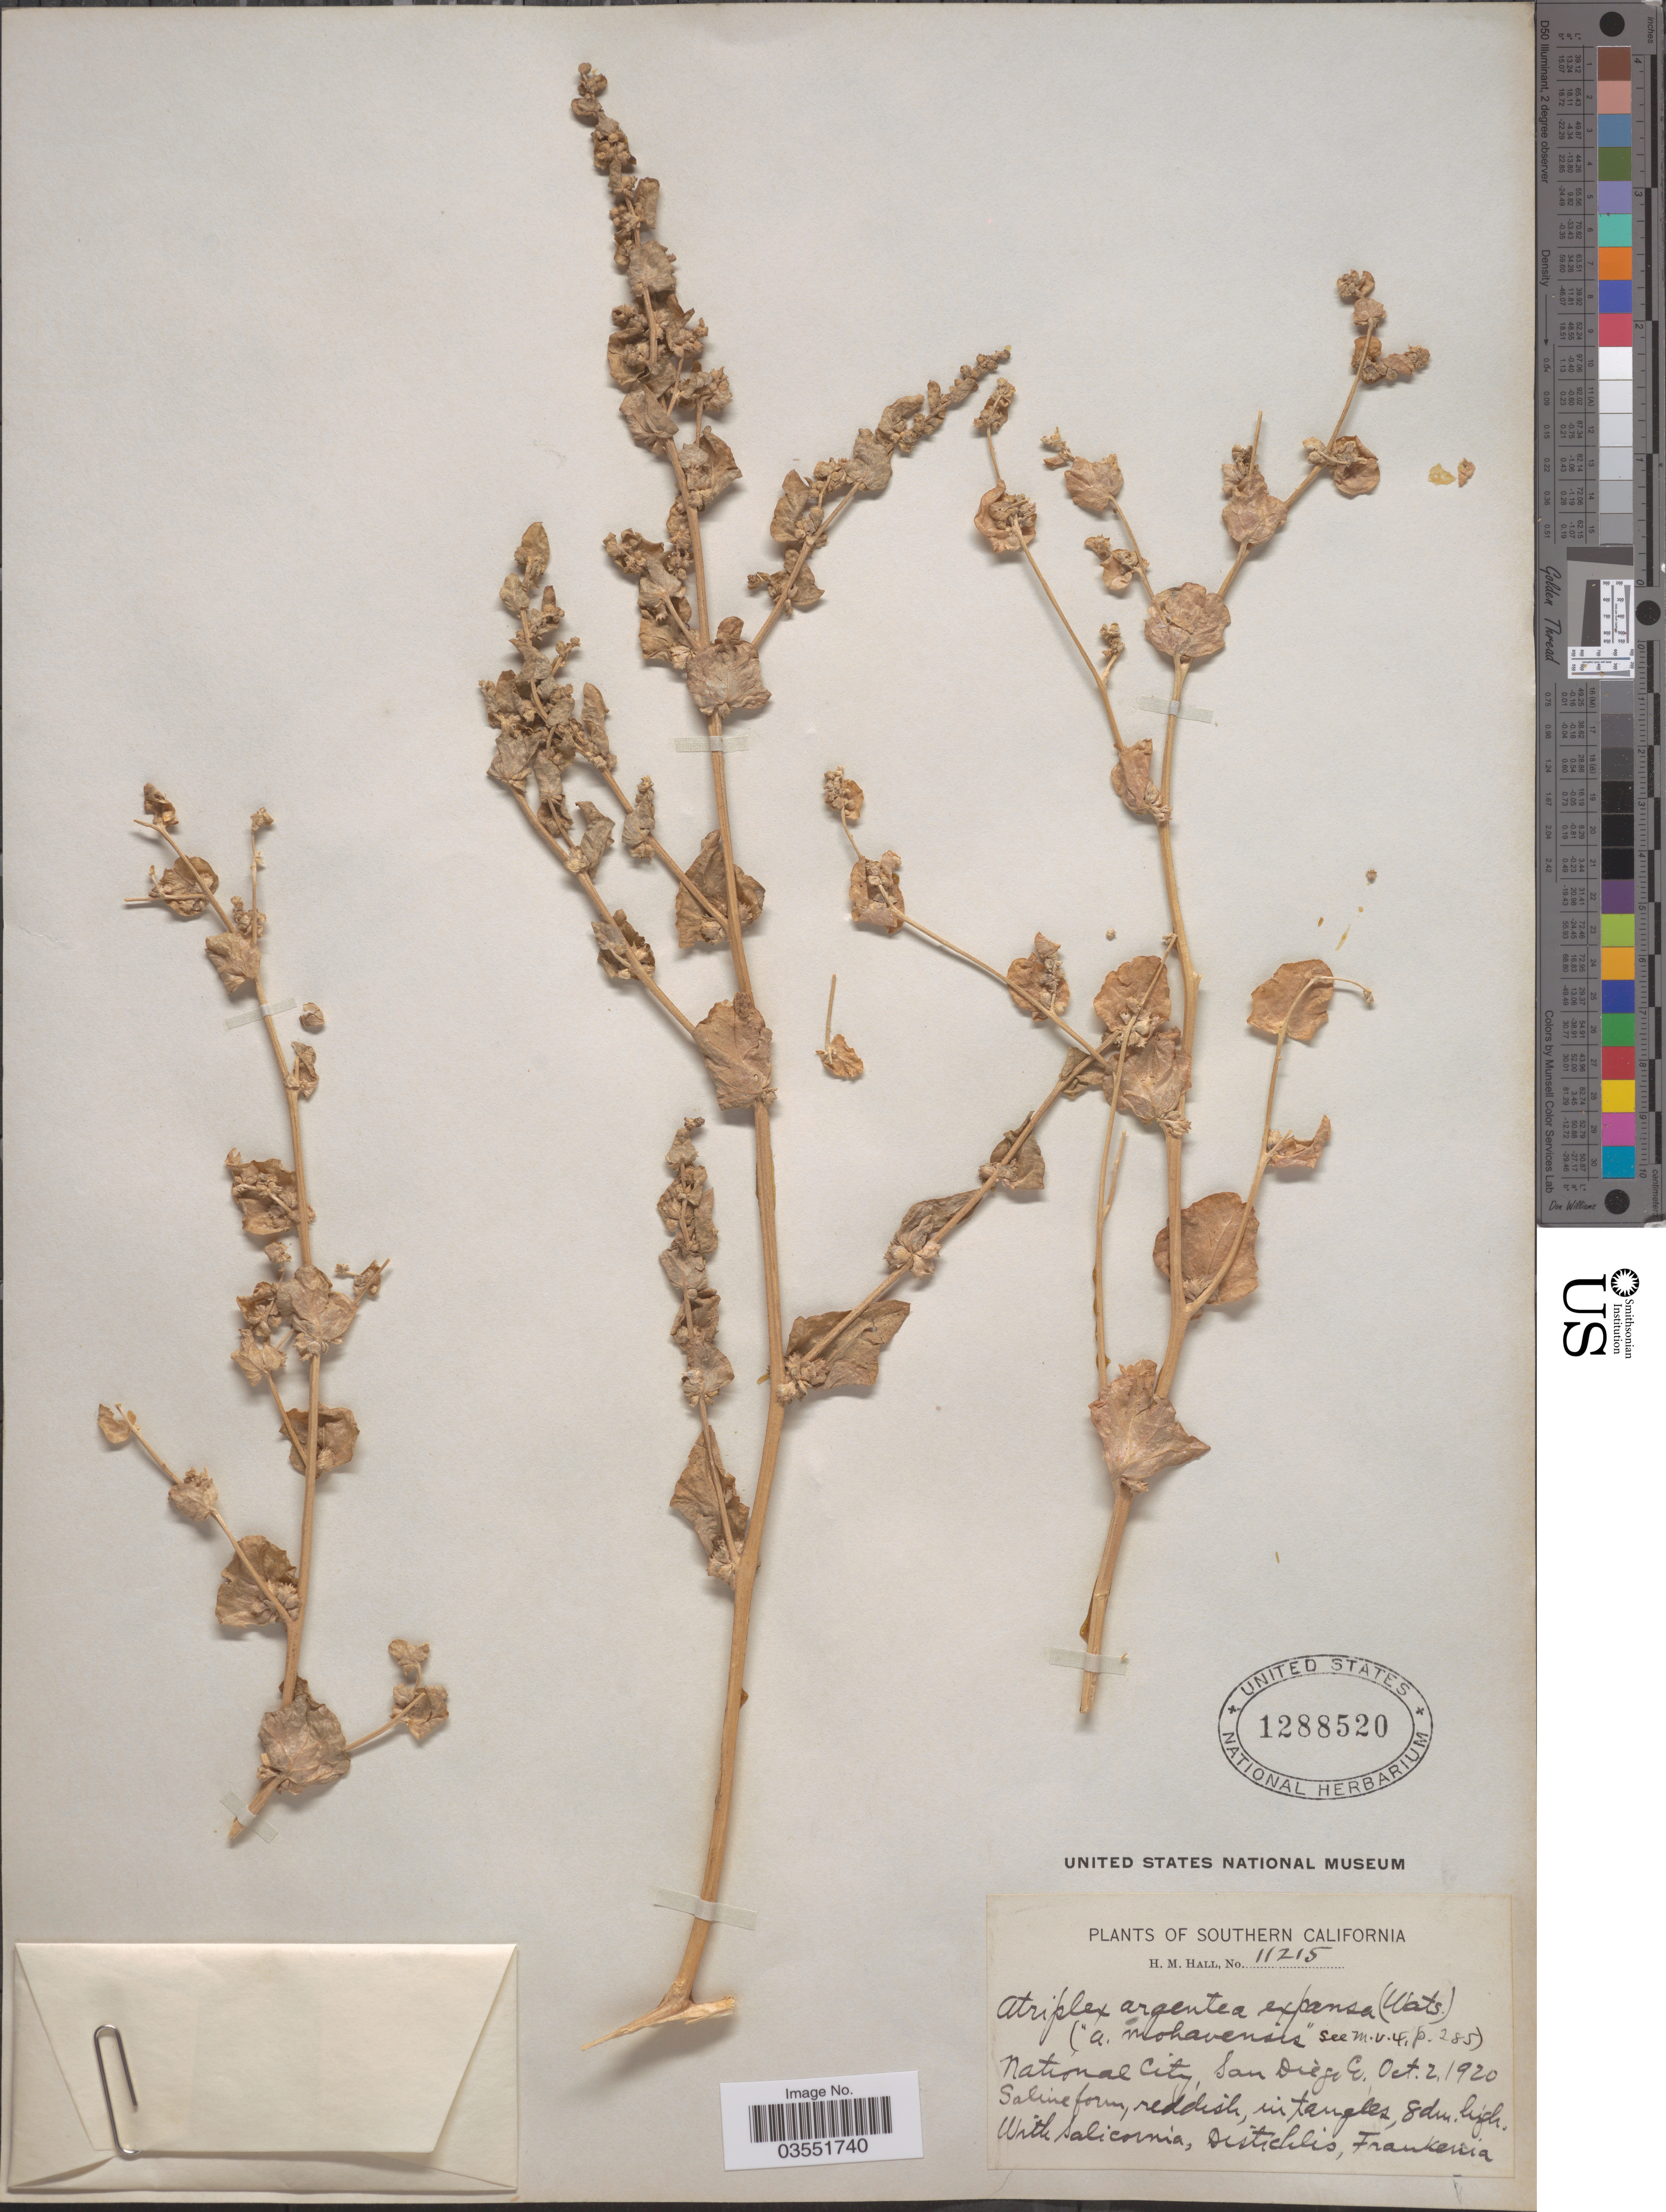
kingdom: Plantae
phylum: Tracheophyta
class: Magnoliopsida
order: Caryophyllales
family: Amaranthaceae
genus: Atriplex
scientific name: Atriplex expansa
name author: S. Watson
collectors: H. M. Hall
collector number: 11215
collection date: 1920-10-02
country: United States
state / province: California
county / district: San Diego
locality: Southern California. National City, San Diego Co.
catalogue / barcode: US 1288520